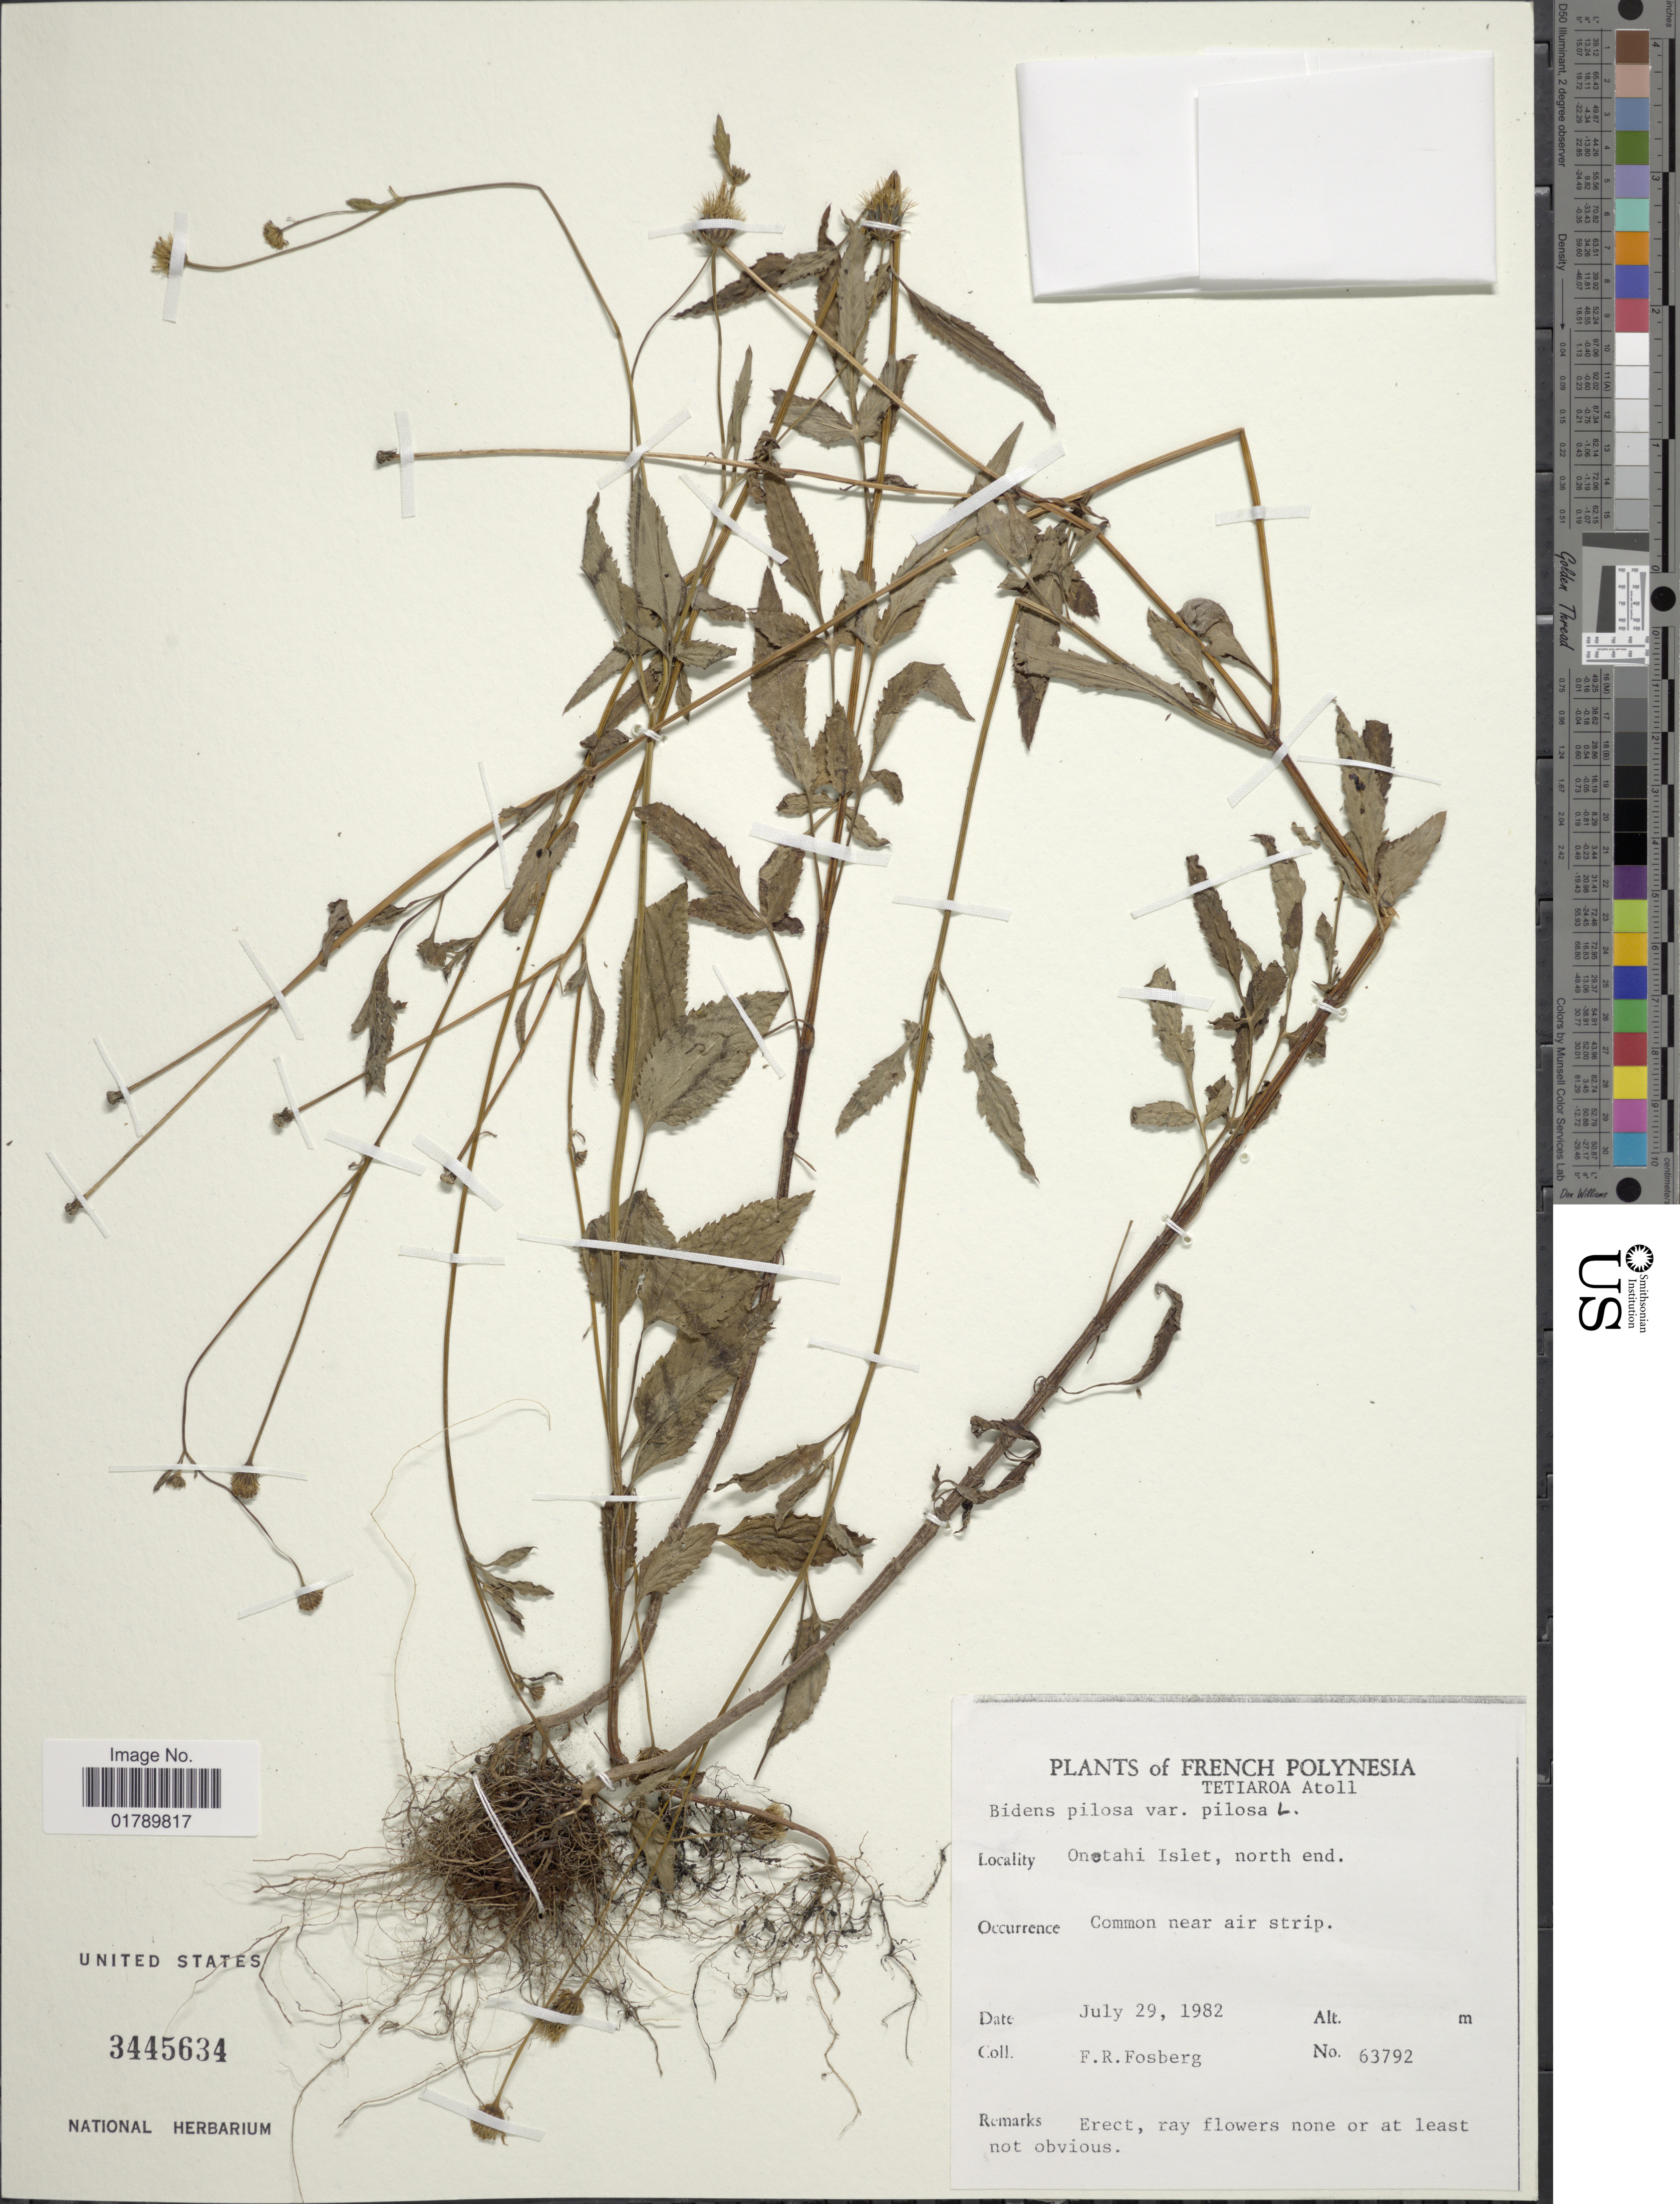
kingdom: Plantae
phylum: Tracheophyta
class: Magnoliopsida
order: Asterales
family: Asteraceae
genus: Bidens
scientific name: Bidens pilosa var. pilosa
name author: L.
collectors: F. R. Fosberg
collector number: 63792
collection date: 1982-07-29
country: French Polynesia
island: Tetiaroa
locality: Tetiaroa Atoll. Onetahi Islet, north end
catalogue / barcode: US 3445634